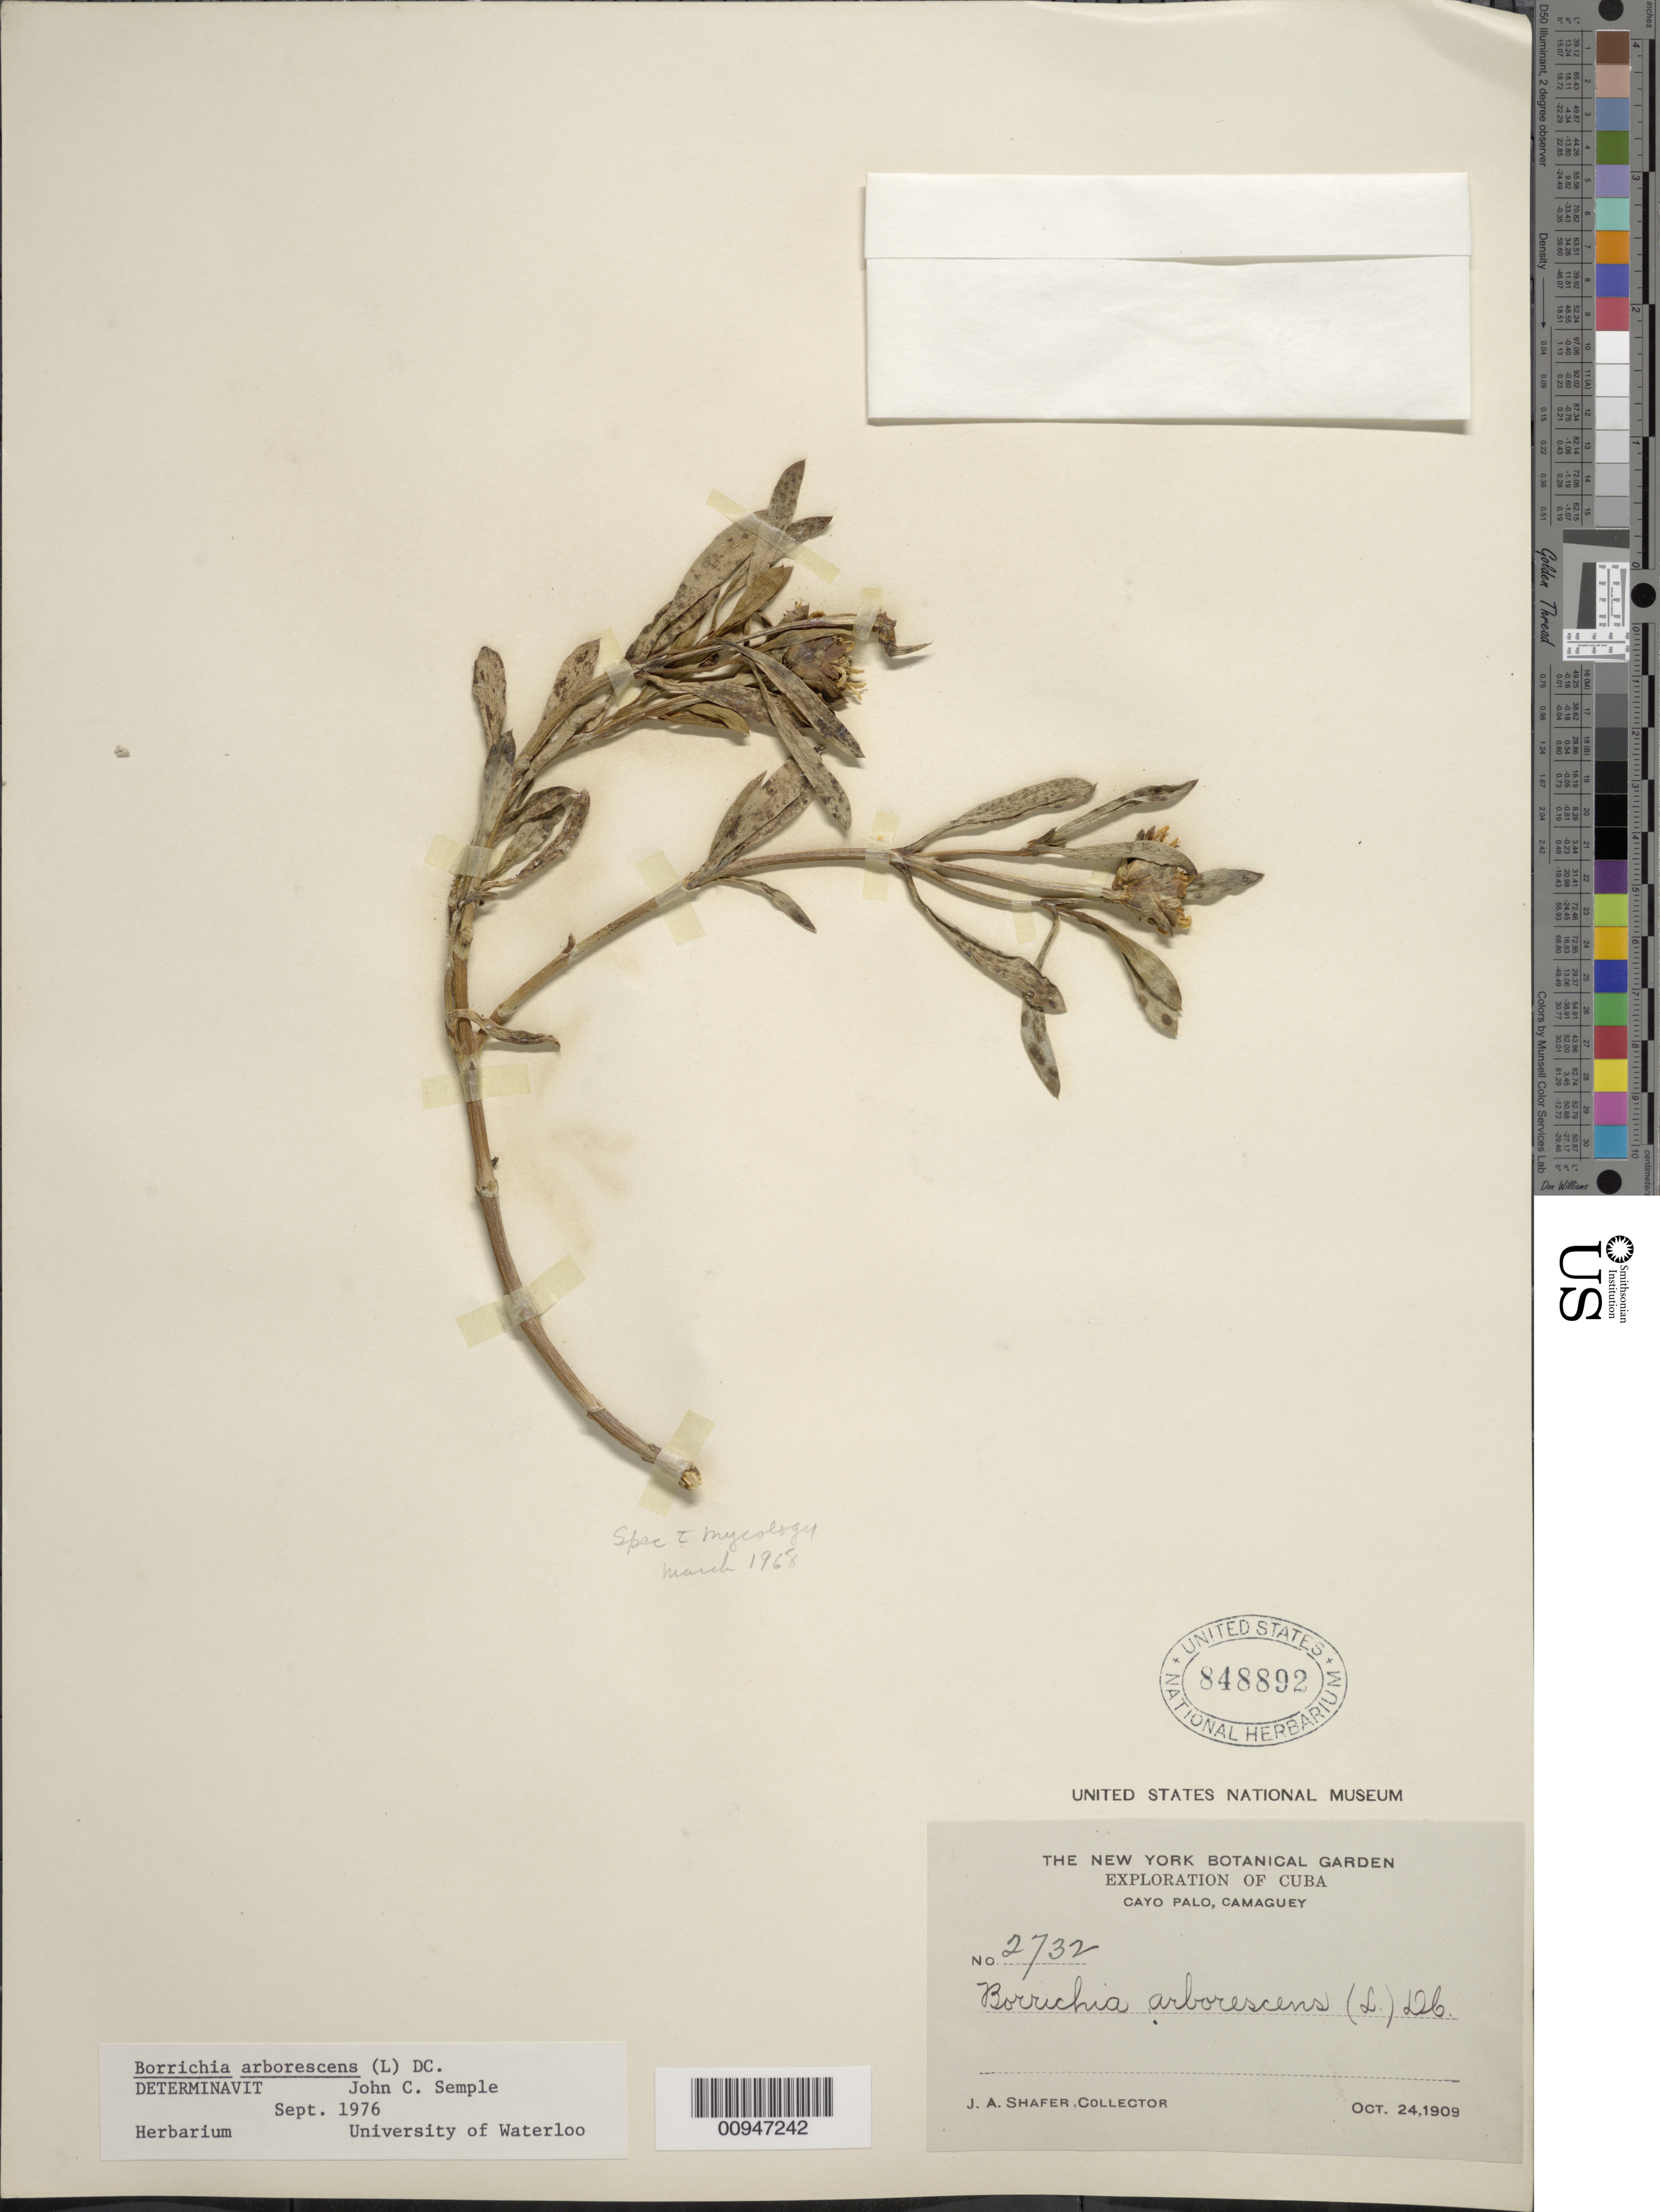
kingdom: Plantae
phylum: Tracheophyta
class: Magnoliopsida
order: Asterales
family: Asteraceae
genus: Borrichia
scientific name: Borrichia arborescens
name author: (L.) DC.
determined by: Semple, J. C.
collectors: J. A. Shafer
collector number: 2732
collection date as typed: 24 Oct 1909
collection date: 1909-10-24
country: Cuba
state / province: Camagüey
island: Cuba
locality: Cayo Palo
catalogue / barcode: US 848892